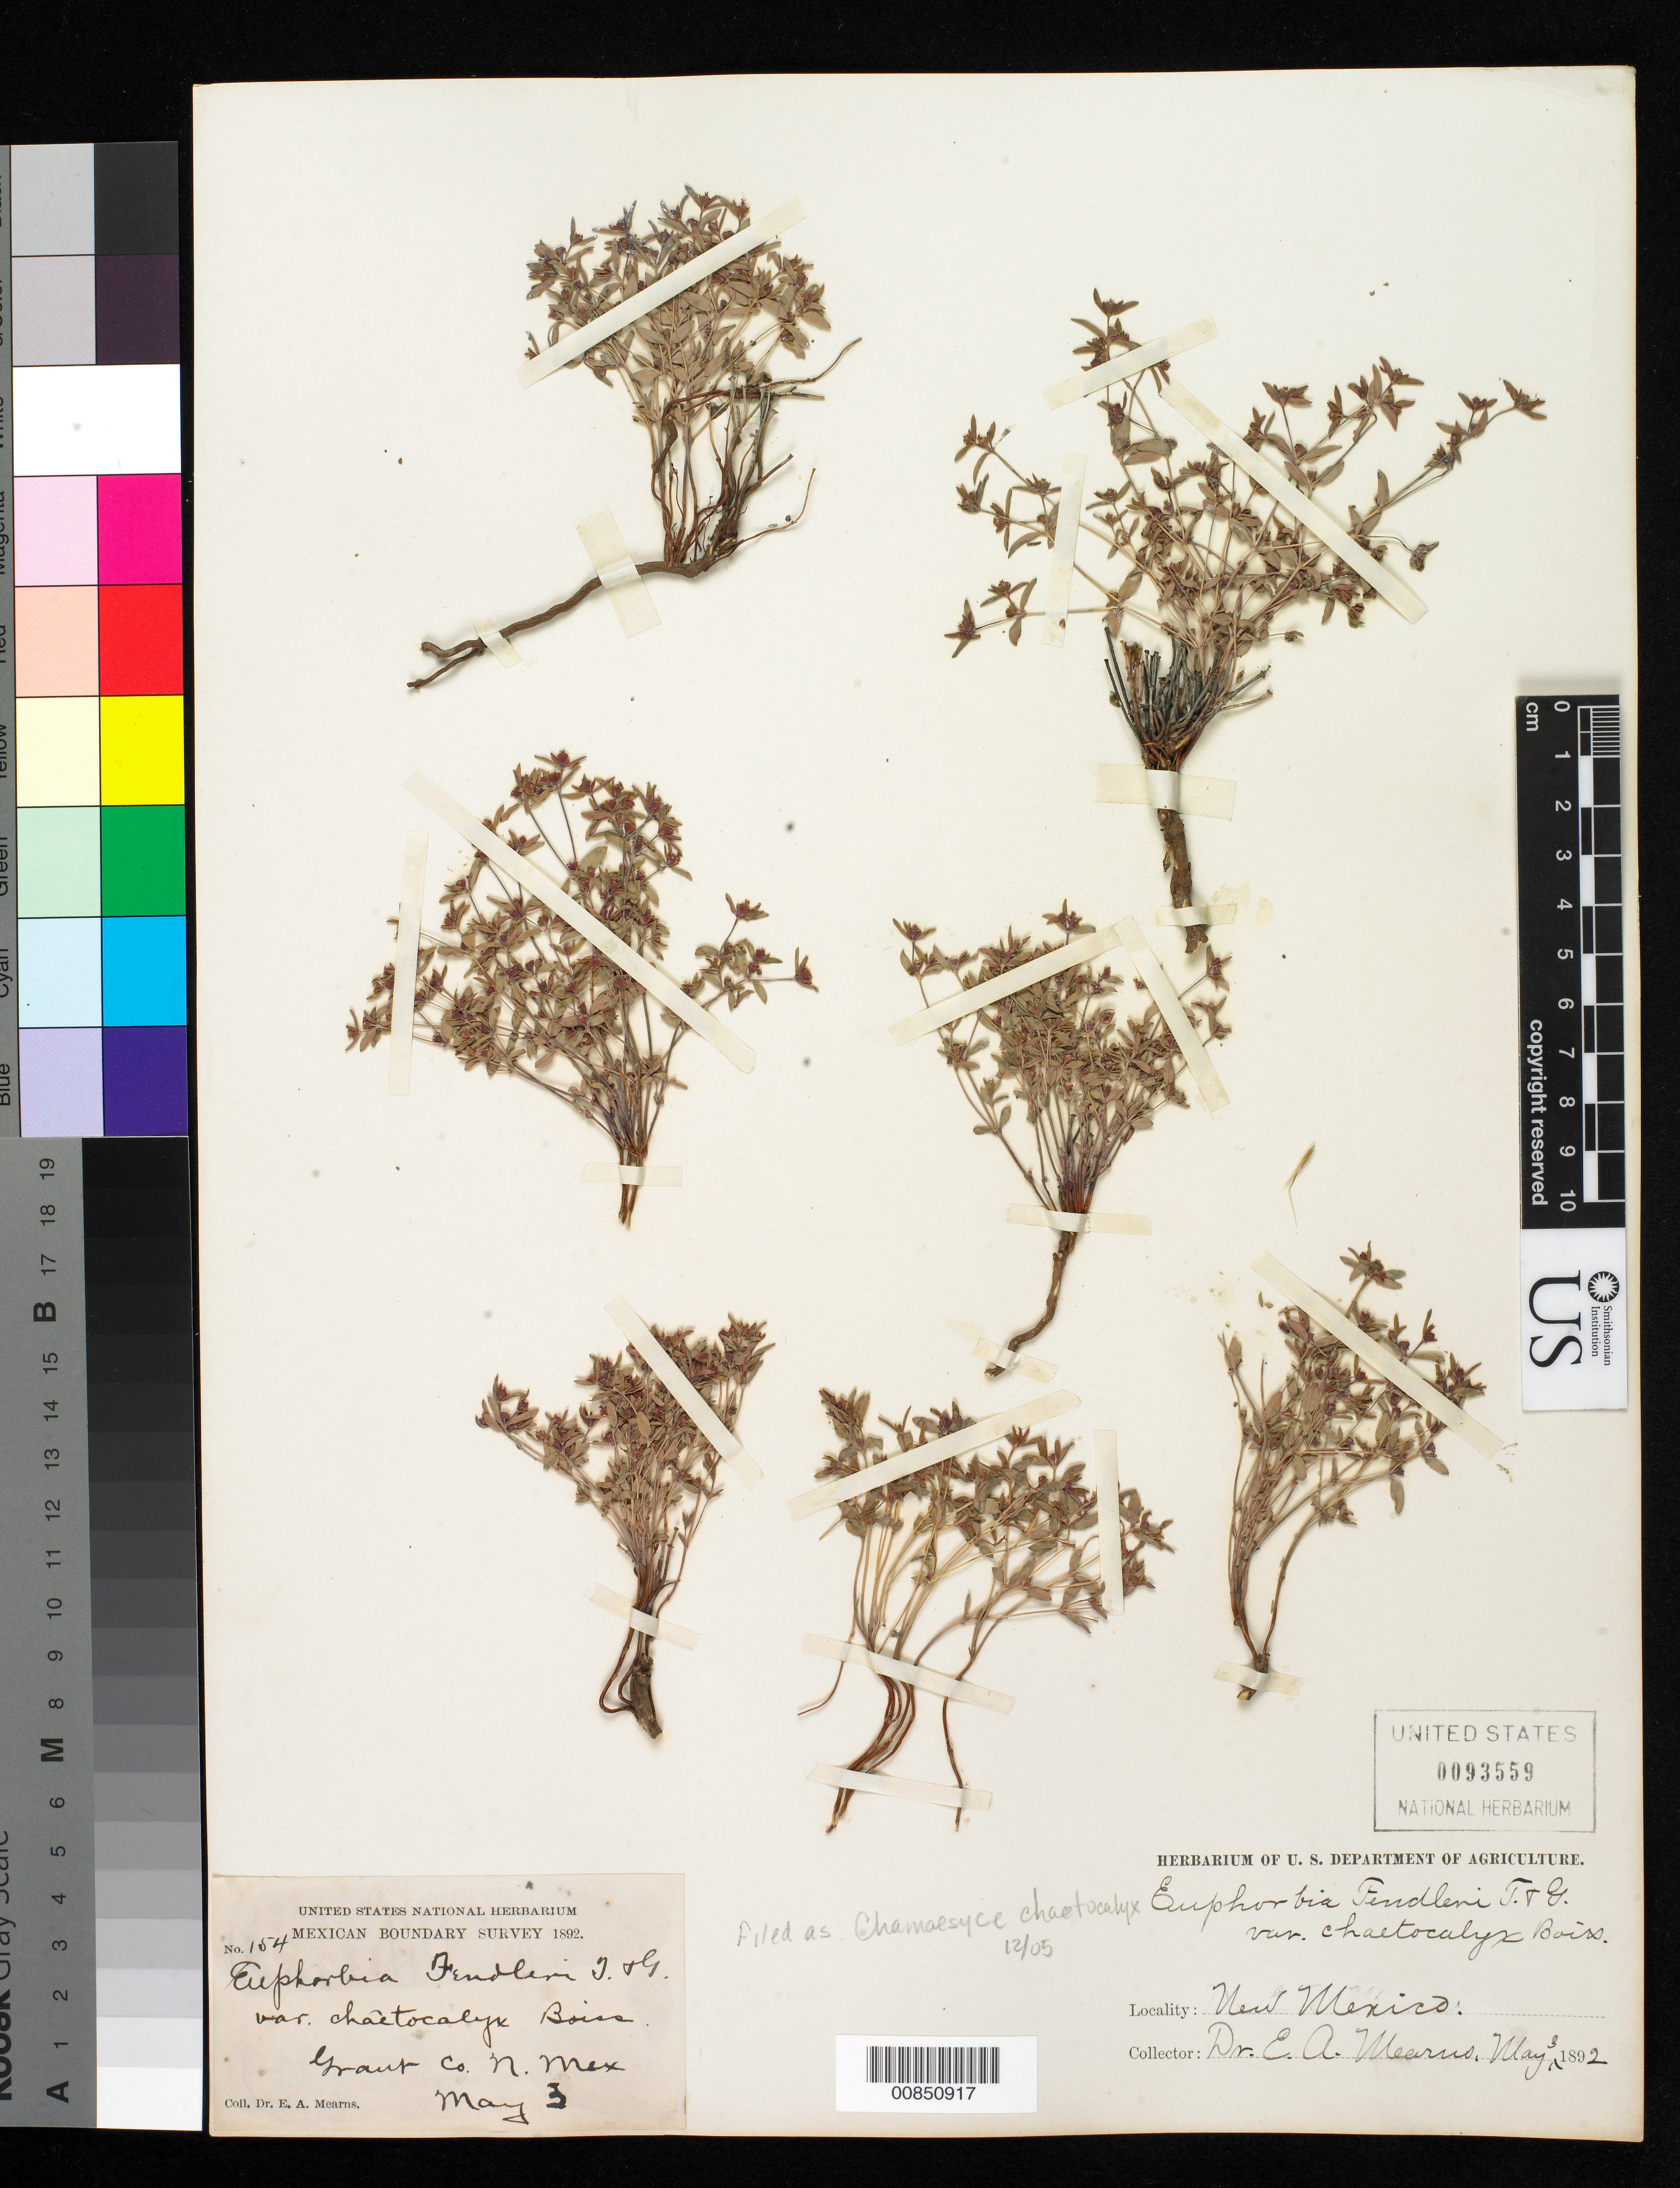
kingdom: Plantae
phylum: Tracheophyta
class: Magnoliopsida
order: Malpighiales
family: Euphorbiaceae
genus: Chamaesyce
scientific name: Chamaesyce chaetocalyx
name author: (Boiss.) Wooton & Standl.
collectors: E. A. Mearns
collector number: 154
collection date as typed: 03 May 1892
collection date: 1892-05-03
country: United States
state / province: New Mexico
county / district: Grant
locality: Grant County, New Mexico.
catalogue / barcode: US 93559